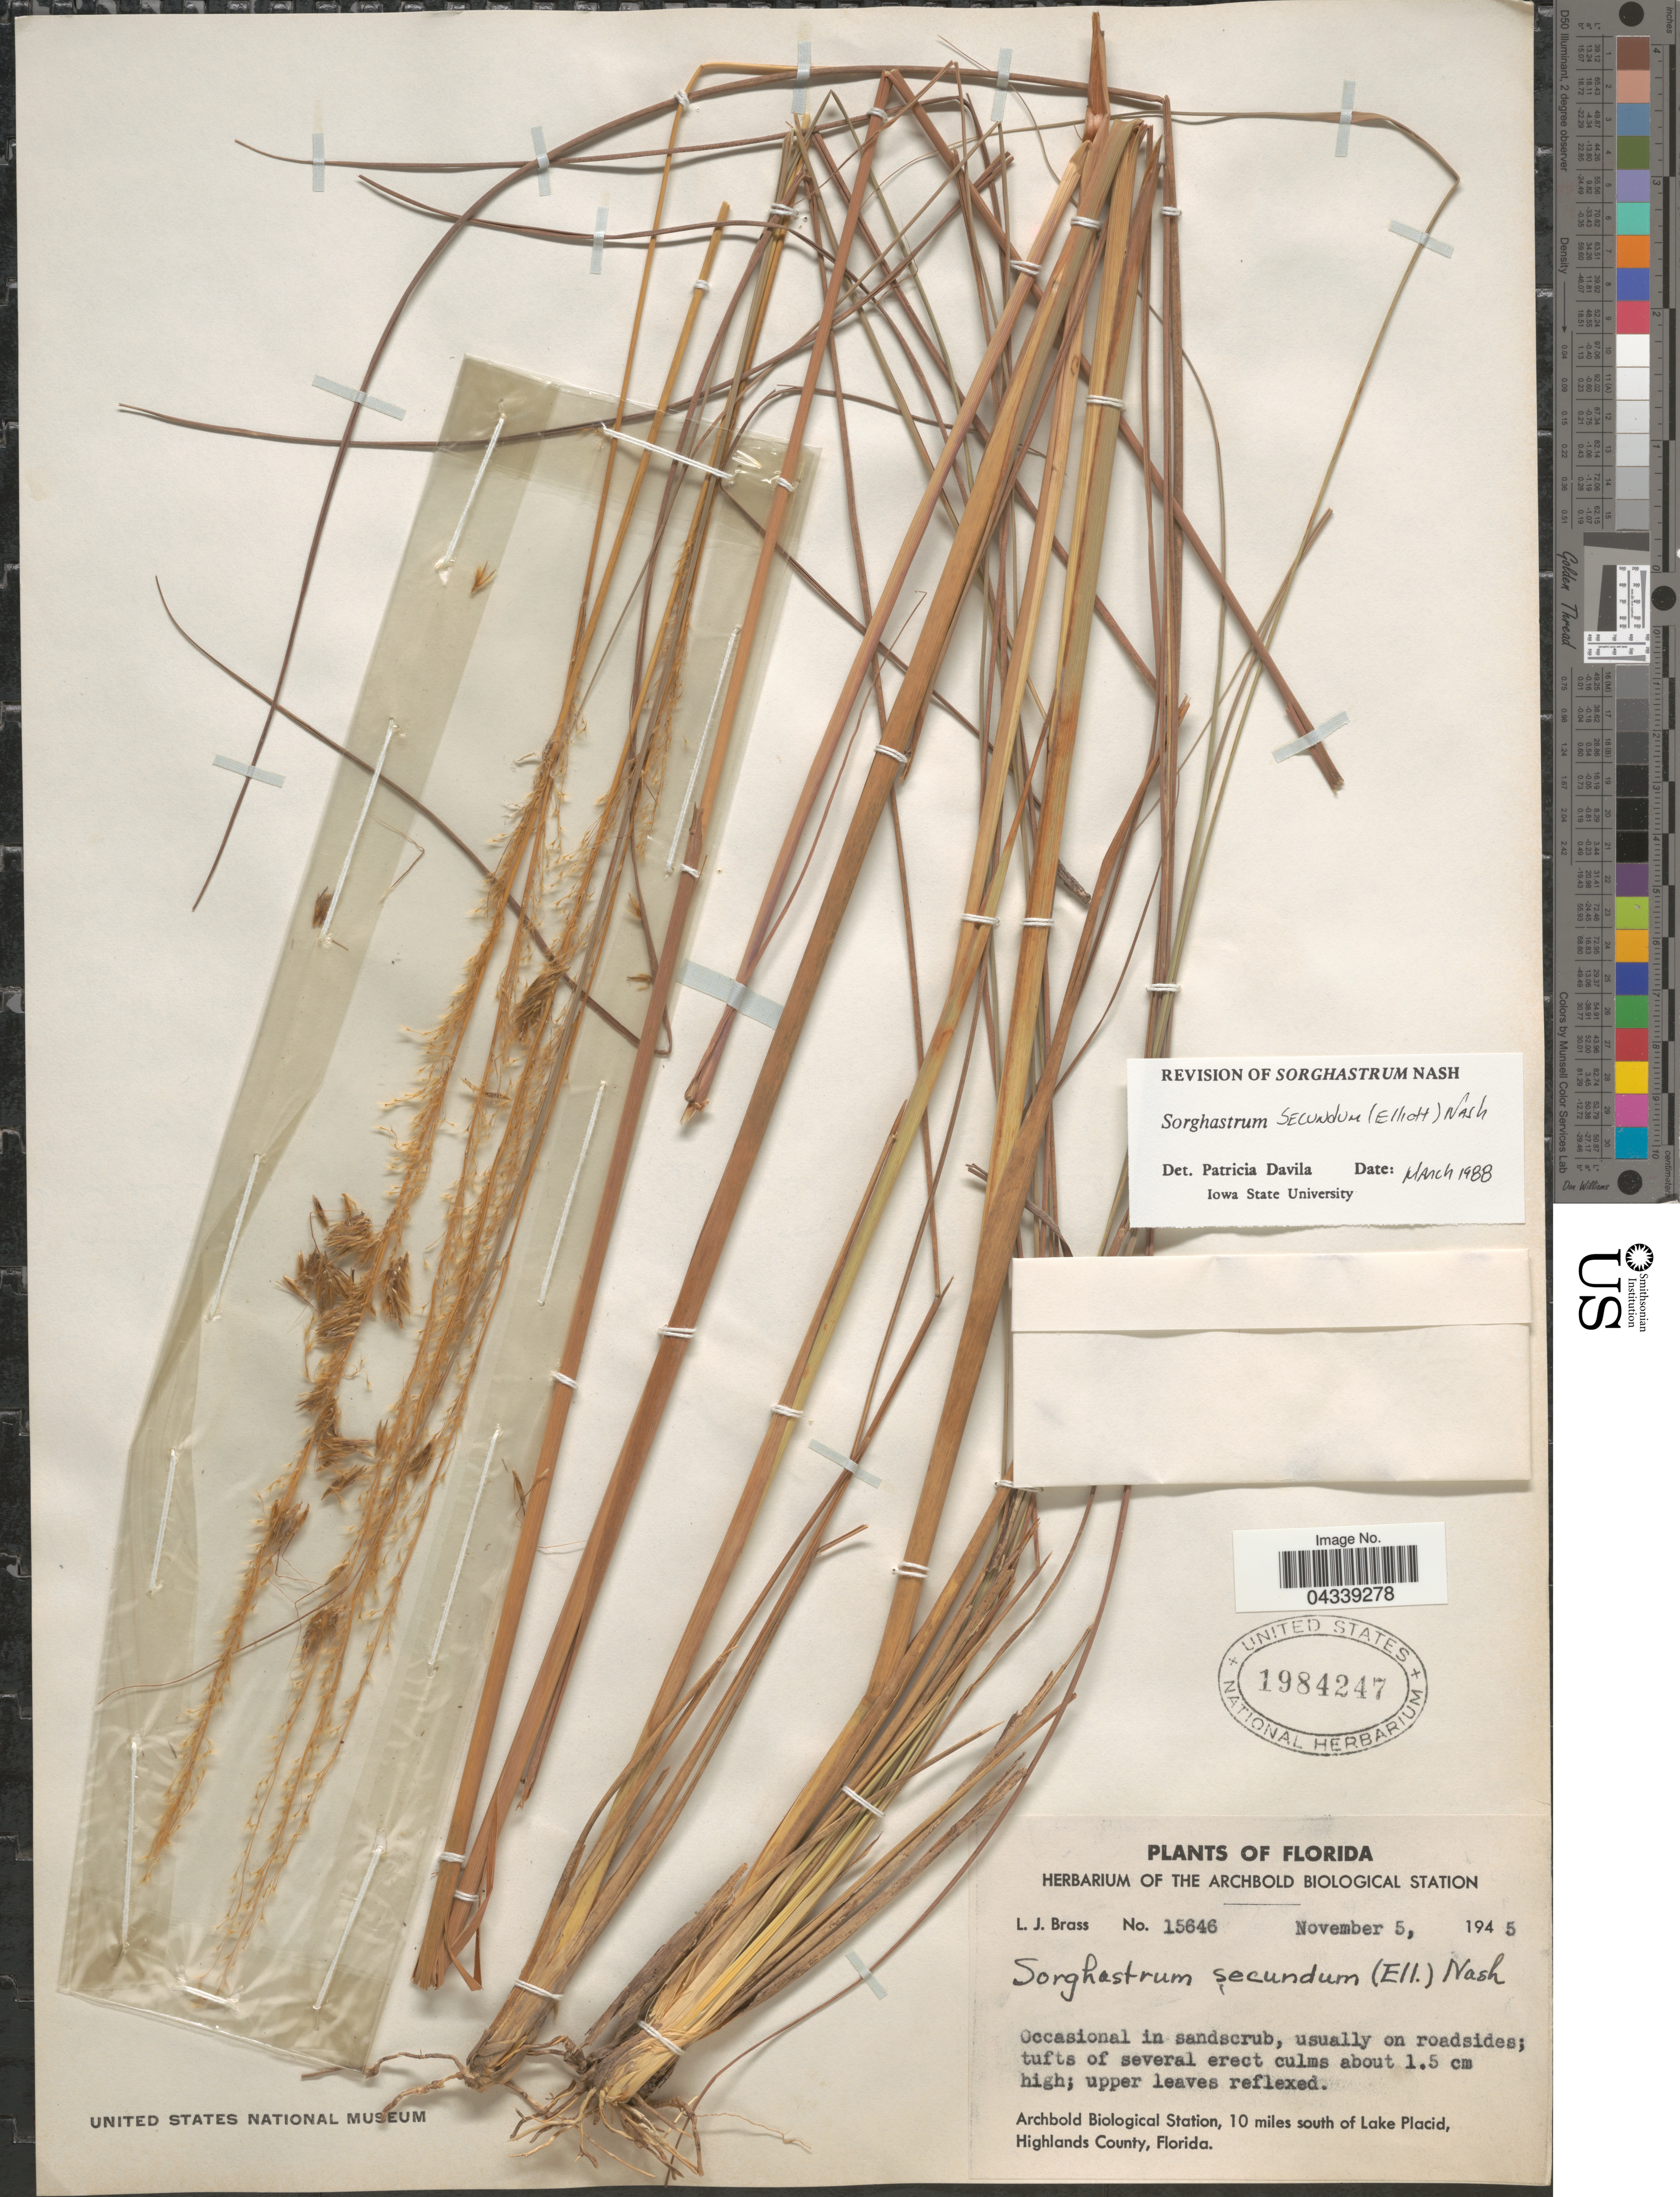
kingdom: Plantae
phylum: Tracheophyta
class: Liliopsida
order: Poales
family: Poaceae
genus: Sorghastrum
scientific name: Sorghastrum secundum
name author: (Elliott) Nash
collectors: L. J. Brass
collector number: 15646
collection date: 1945-11-05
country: United States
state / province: Florida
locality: Archbold Biological Station, 10 miles south of Lake Placid, Highlands County.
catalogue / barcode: US 1984247